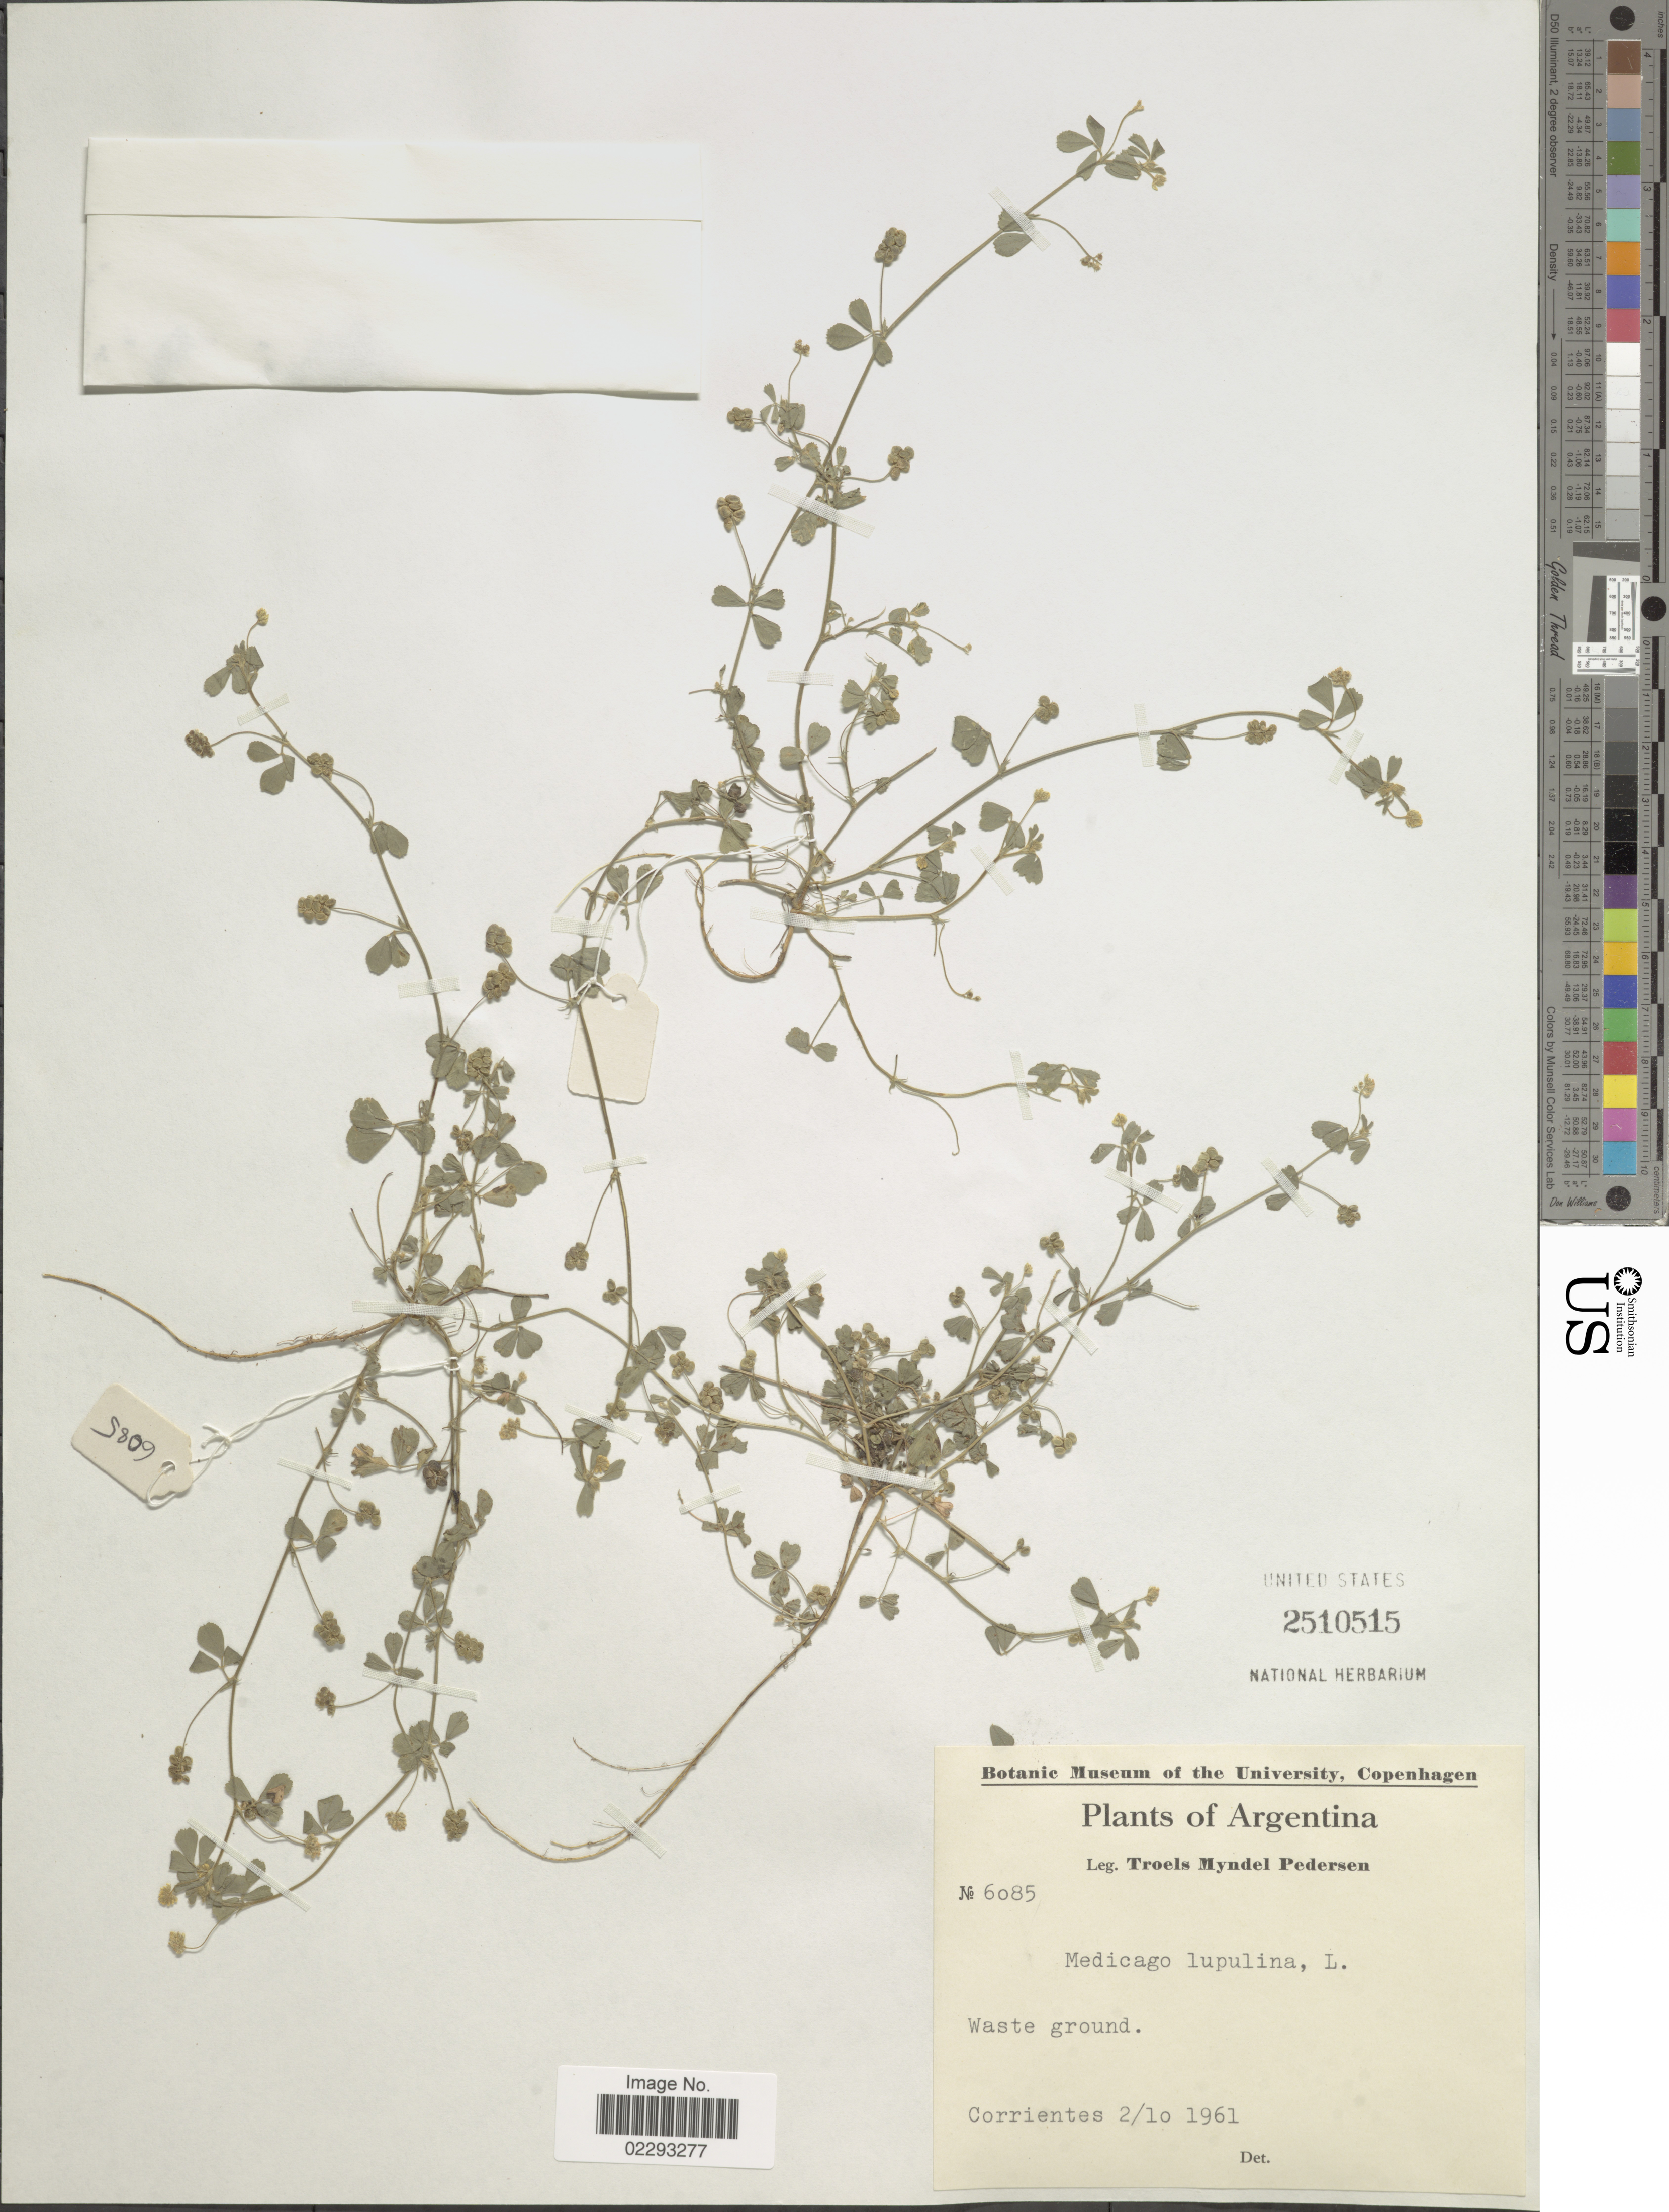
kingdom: Plantae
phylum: Tracheophyta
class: Magnoliopsida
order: Fabales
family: Fabaceae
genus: Medicago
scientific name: Medicago lupulina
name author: L.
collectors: T. Pederson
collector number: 6085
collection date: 1961-10-02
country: Argentina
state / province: Corrientes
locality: Waste ground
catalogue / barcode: US 2510515